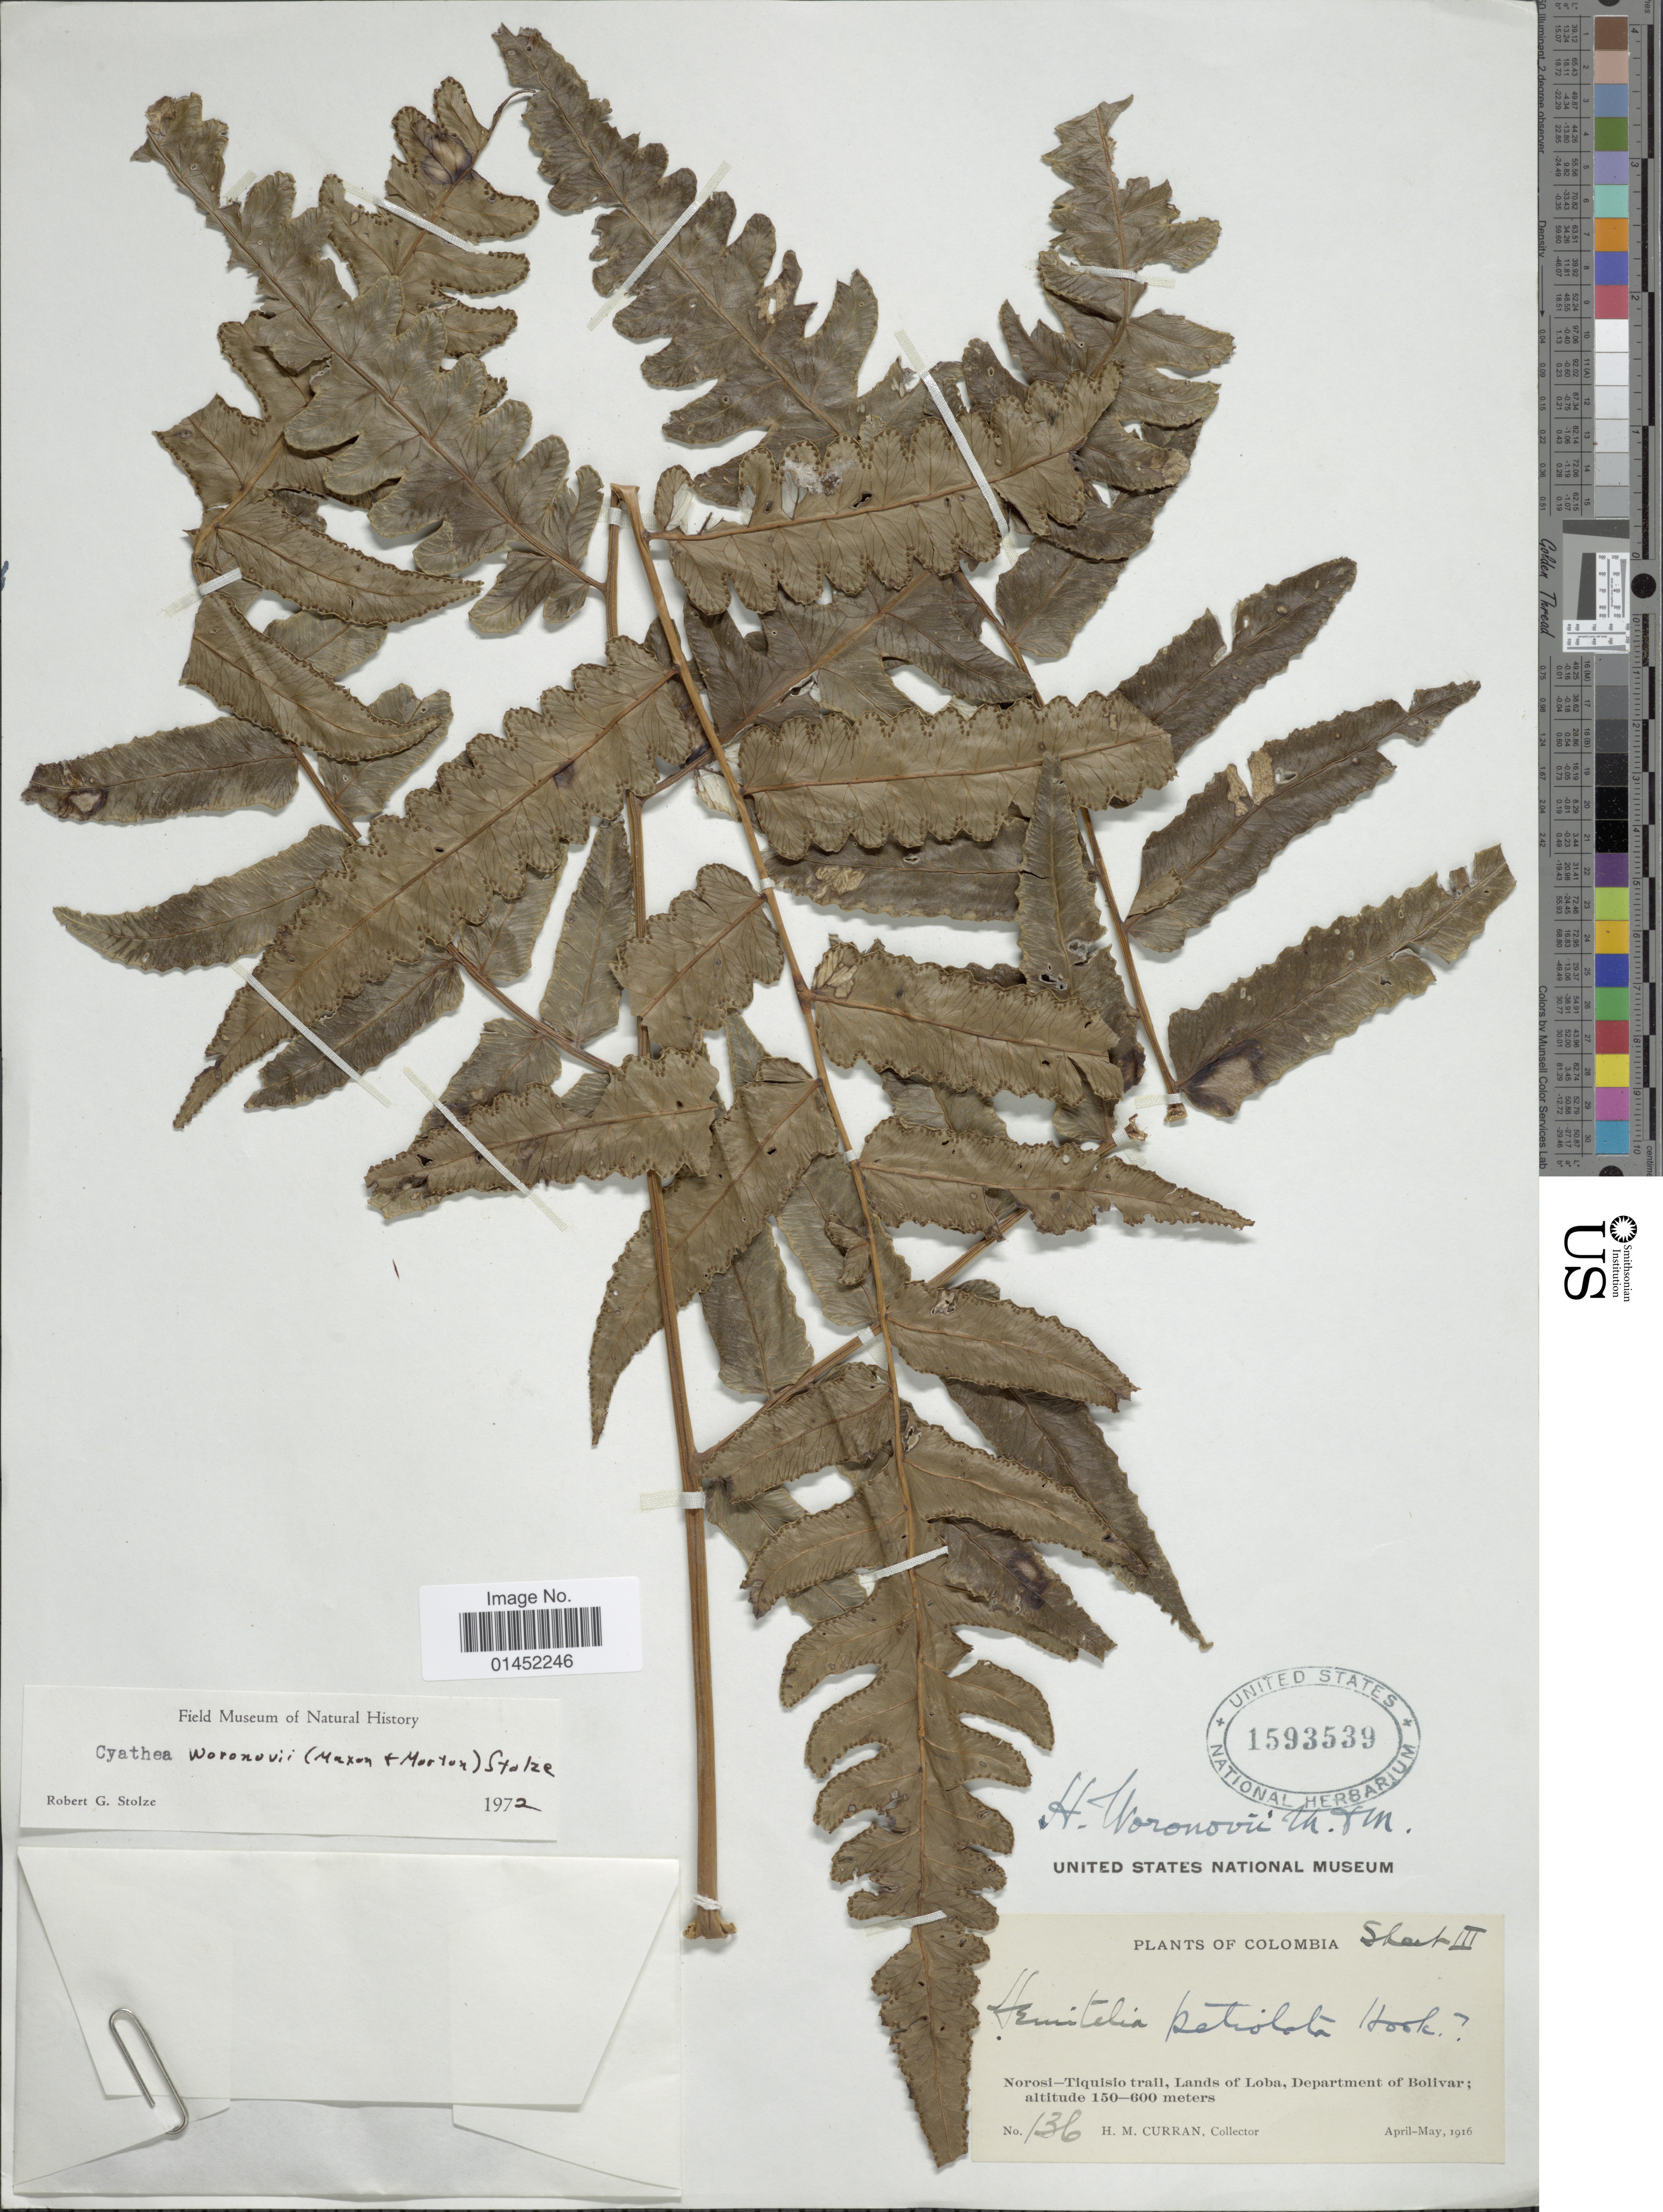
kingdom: Plantae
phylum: Tracheophyta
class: Polypodiopsida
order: Cyatheales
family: Cyatheaceae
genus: Cyathea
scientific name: Cyathea petiolata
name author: (Hook.) R.M. Tryon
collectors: H. M. Curran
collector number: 136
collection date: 1916-04/1916-05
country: Colombia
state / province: Bolívar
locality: Norois-Tiquiso trail, Lands of Loba, Department of Bolivar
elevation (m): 150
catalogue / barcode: US 1593539